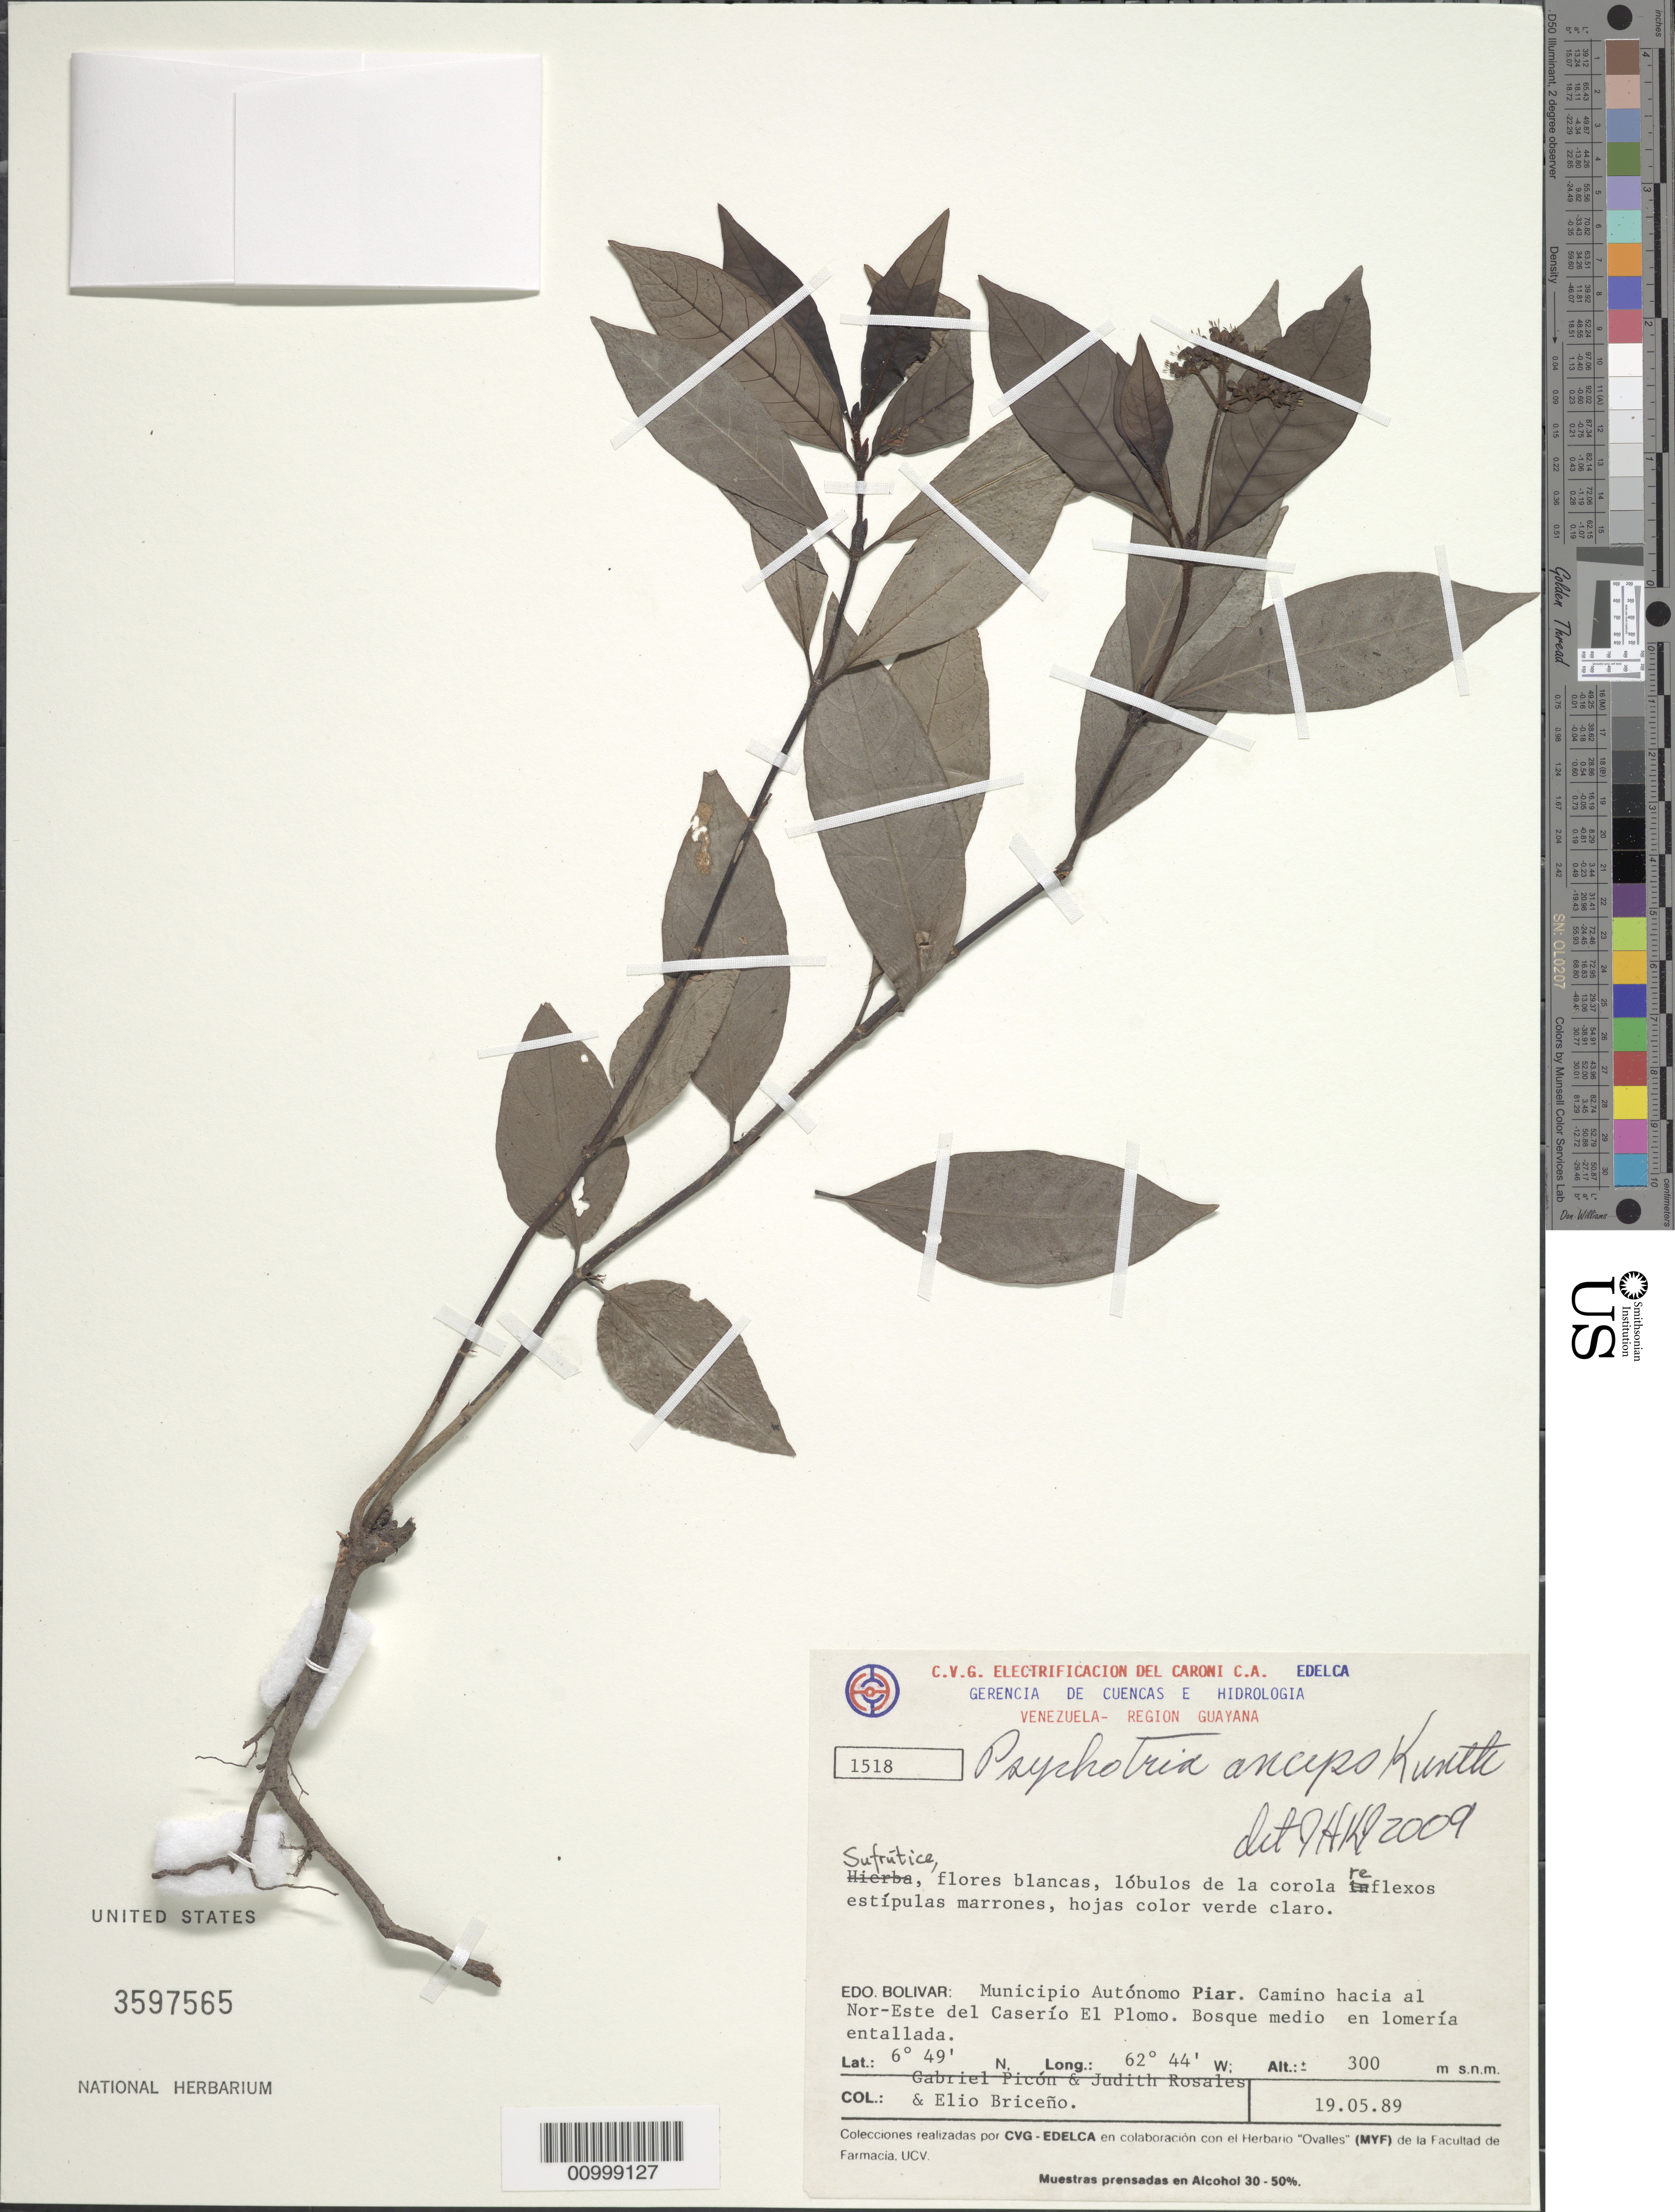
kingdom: Plantae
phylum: Tracheophyta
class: Magnoliopsida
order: Gentianales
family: Rubiaceae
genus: Psychotria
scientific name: Psychotria anceps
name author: Kunth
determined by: Kirkbride, J. H.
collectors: G. Picón Navas, J. Rosales & E. Briceño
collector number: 1518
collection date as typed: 19-May-89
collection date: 1989-05-19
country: Venezuela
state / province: Bolívar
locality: Municipio Autonomo Piar. Camino hacia al Nor-Este del Caserio El Plomo.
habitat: Bosque medio en lomeria entallada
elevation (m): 300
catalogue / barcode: US 3597565